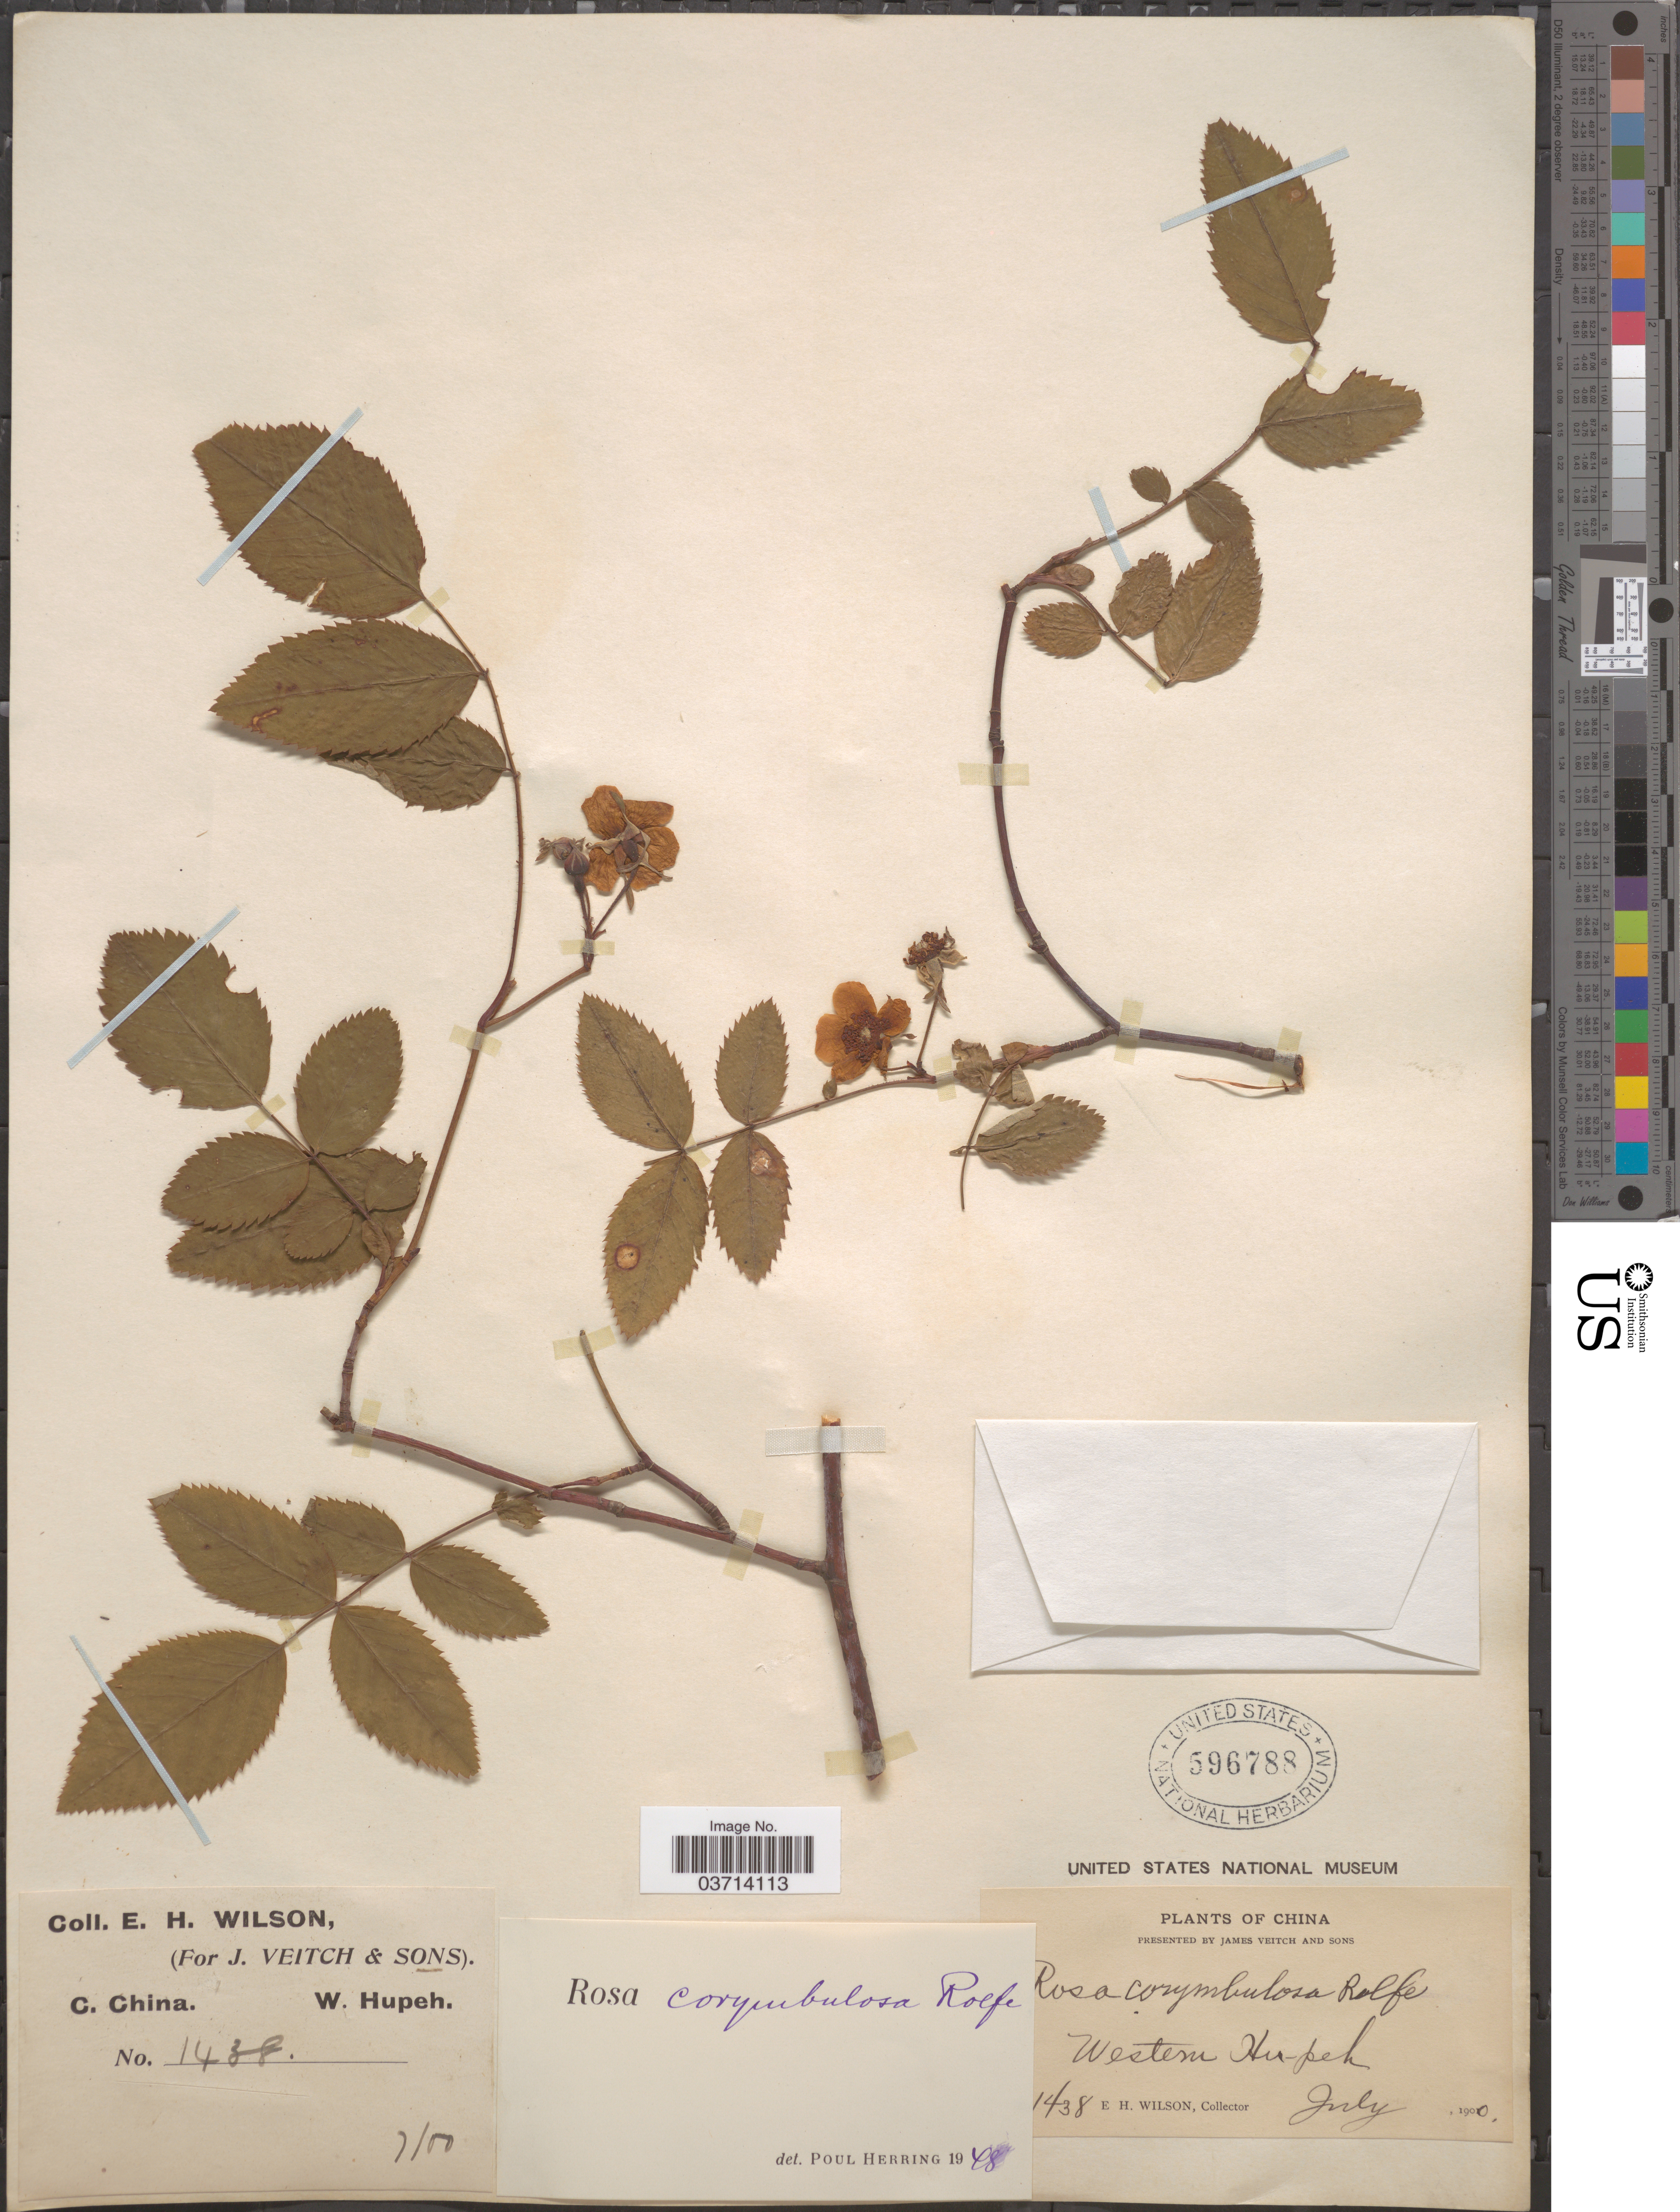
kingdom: Plantae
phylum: Tracheophyta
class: Magnoliopsida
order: Rosales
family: Rosaceae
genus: Rosa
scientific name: Rosa corymbulosa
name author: Rolfe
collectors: E. Wilson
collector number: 1438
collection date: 1900-07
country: China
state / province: Hubei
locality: C. China. Western Hupeh.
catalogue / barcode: US 596788